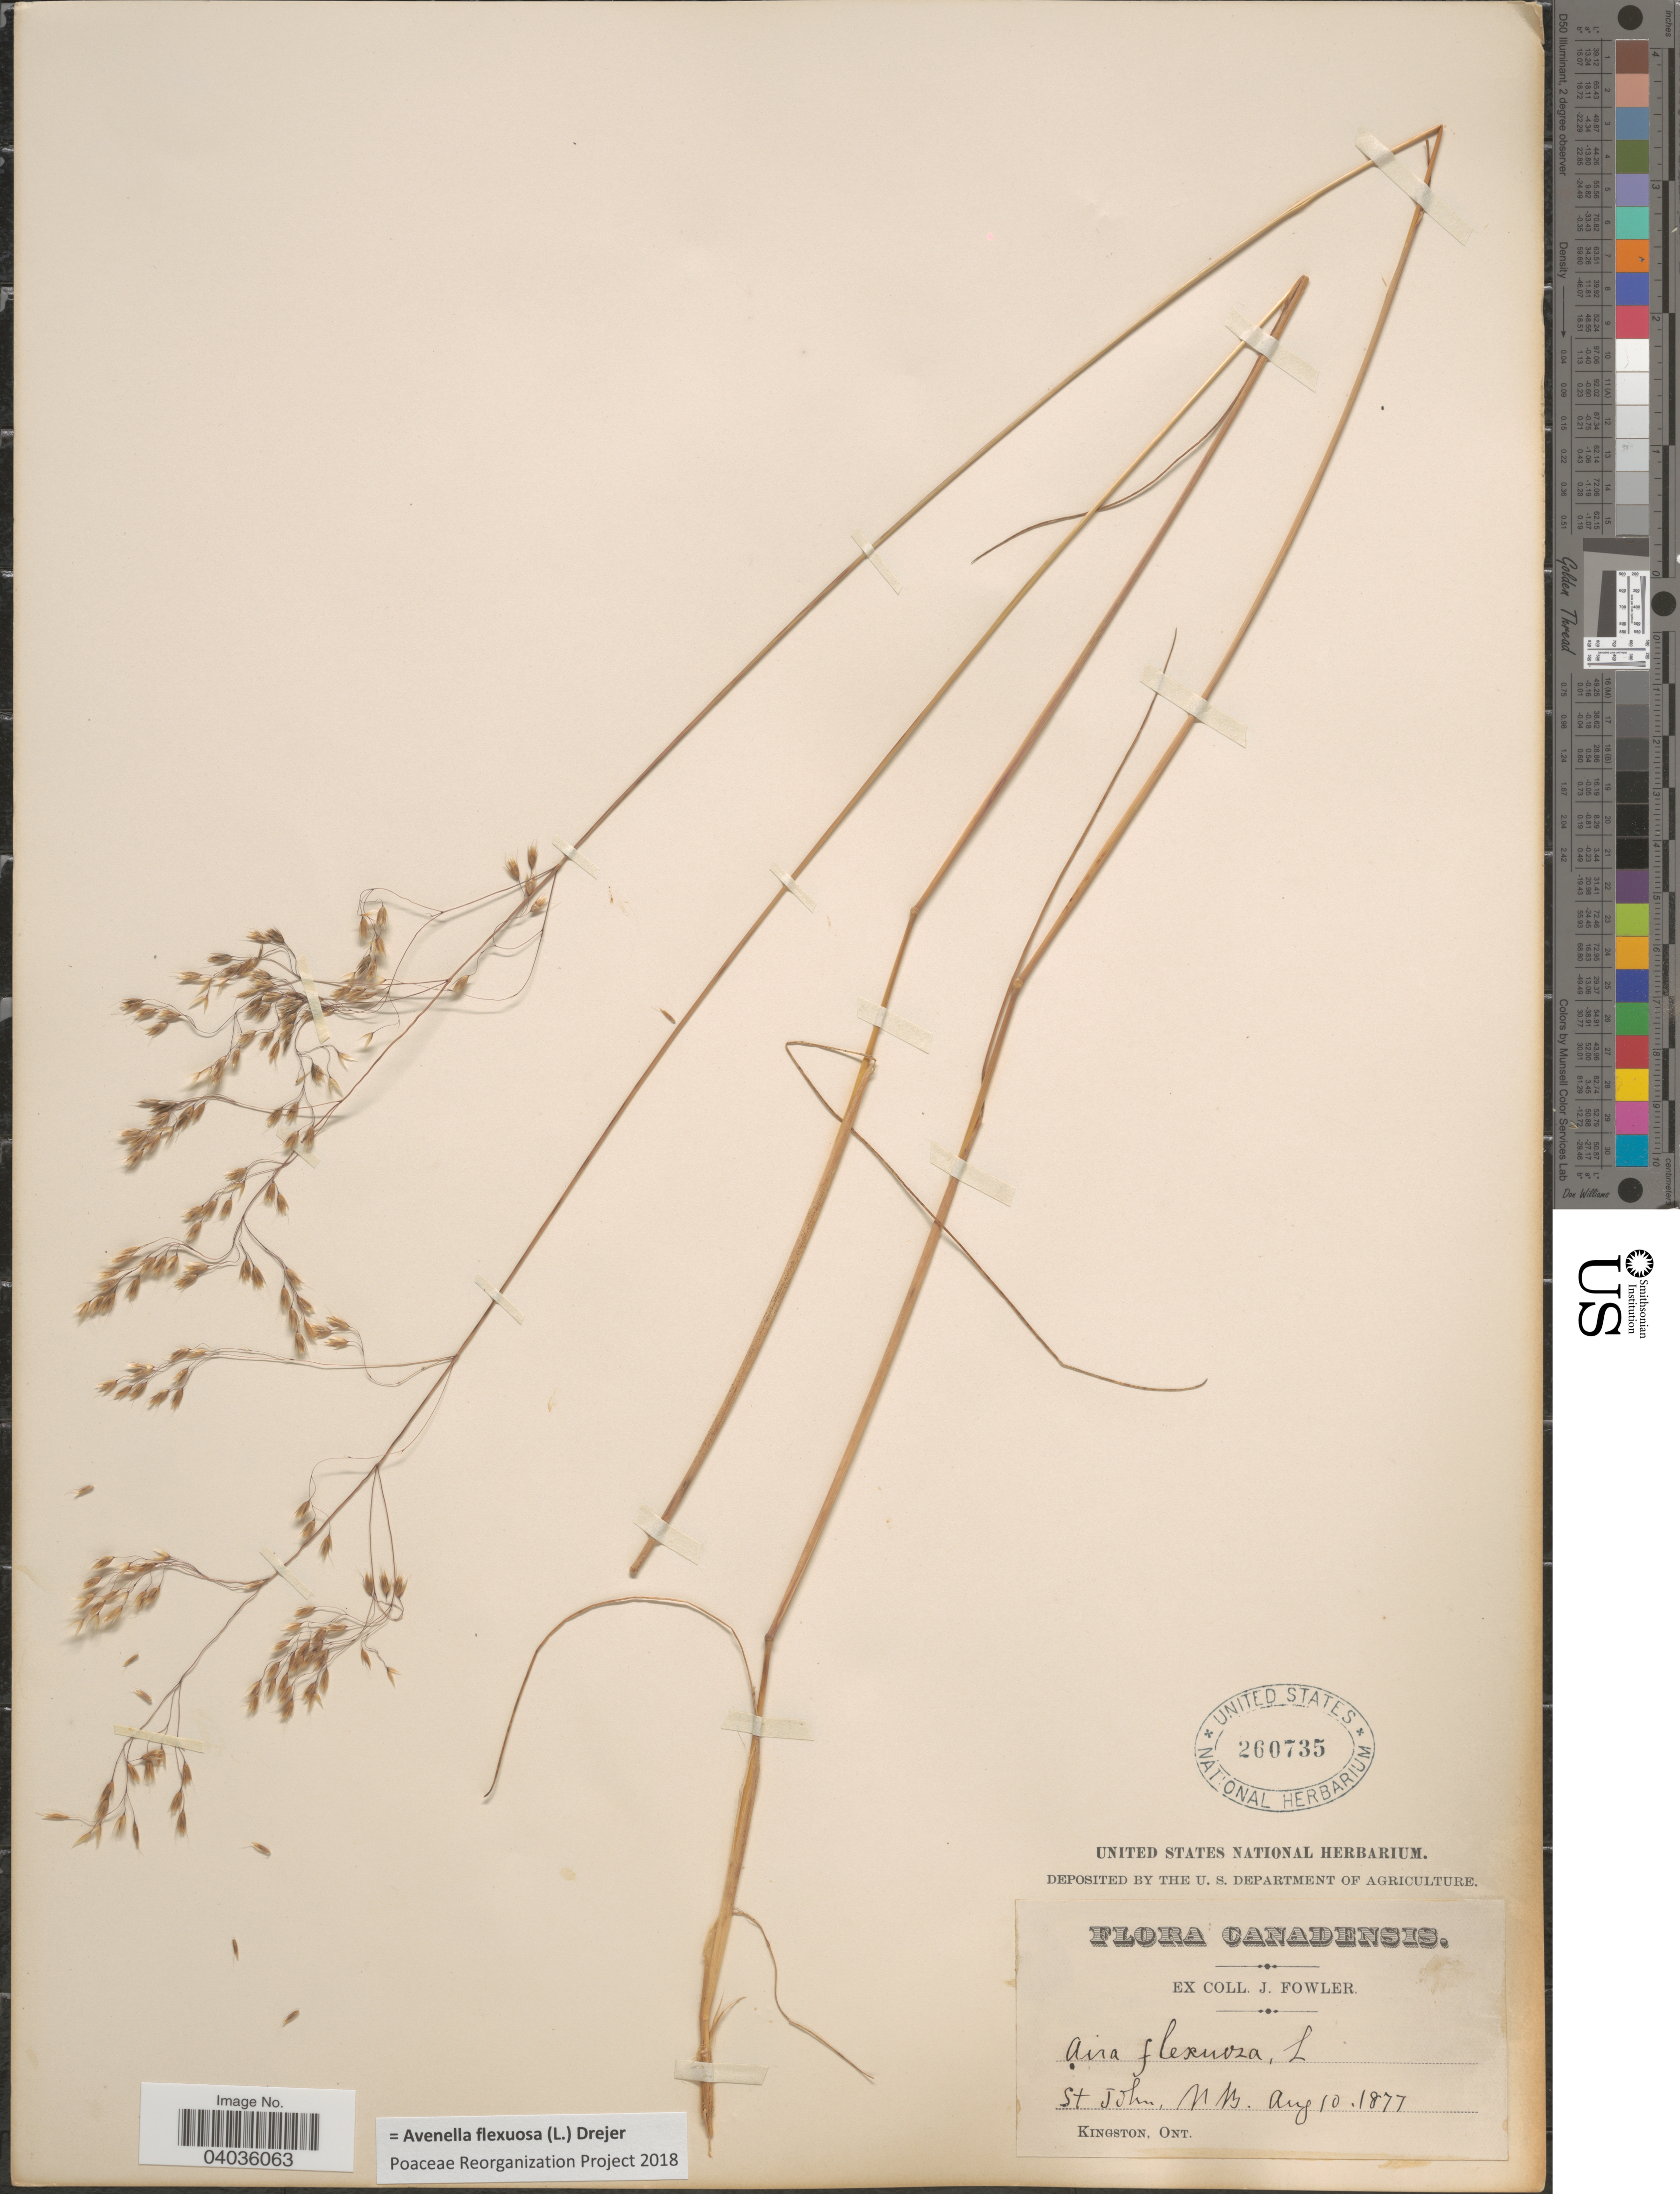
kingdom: Plantae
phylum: Tracheophyta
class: Liliopsida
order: Poales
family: Poaceae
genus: Avenella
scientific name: Avenella flexuosa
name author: (L.) Drejer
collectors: J. Fowler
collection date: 1877-08-10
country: Canada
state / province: New Brunswick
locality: St John.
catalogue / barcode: US 260735